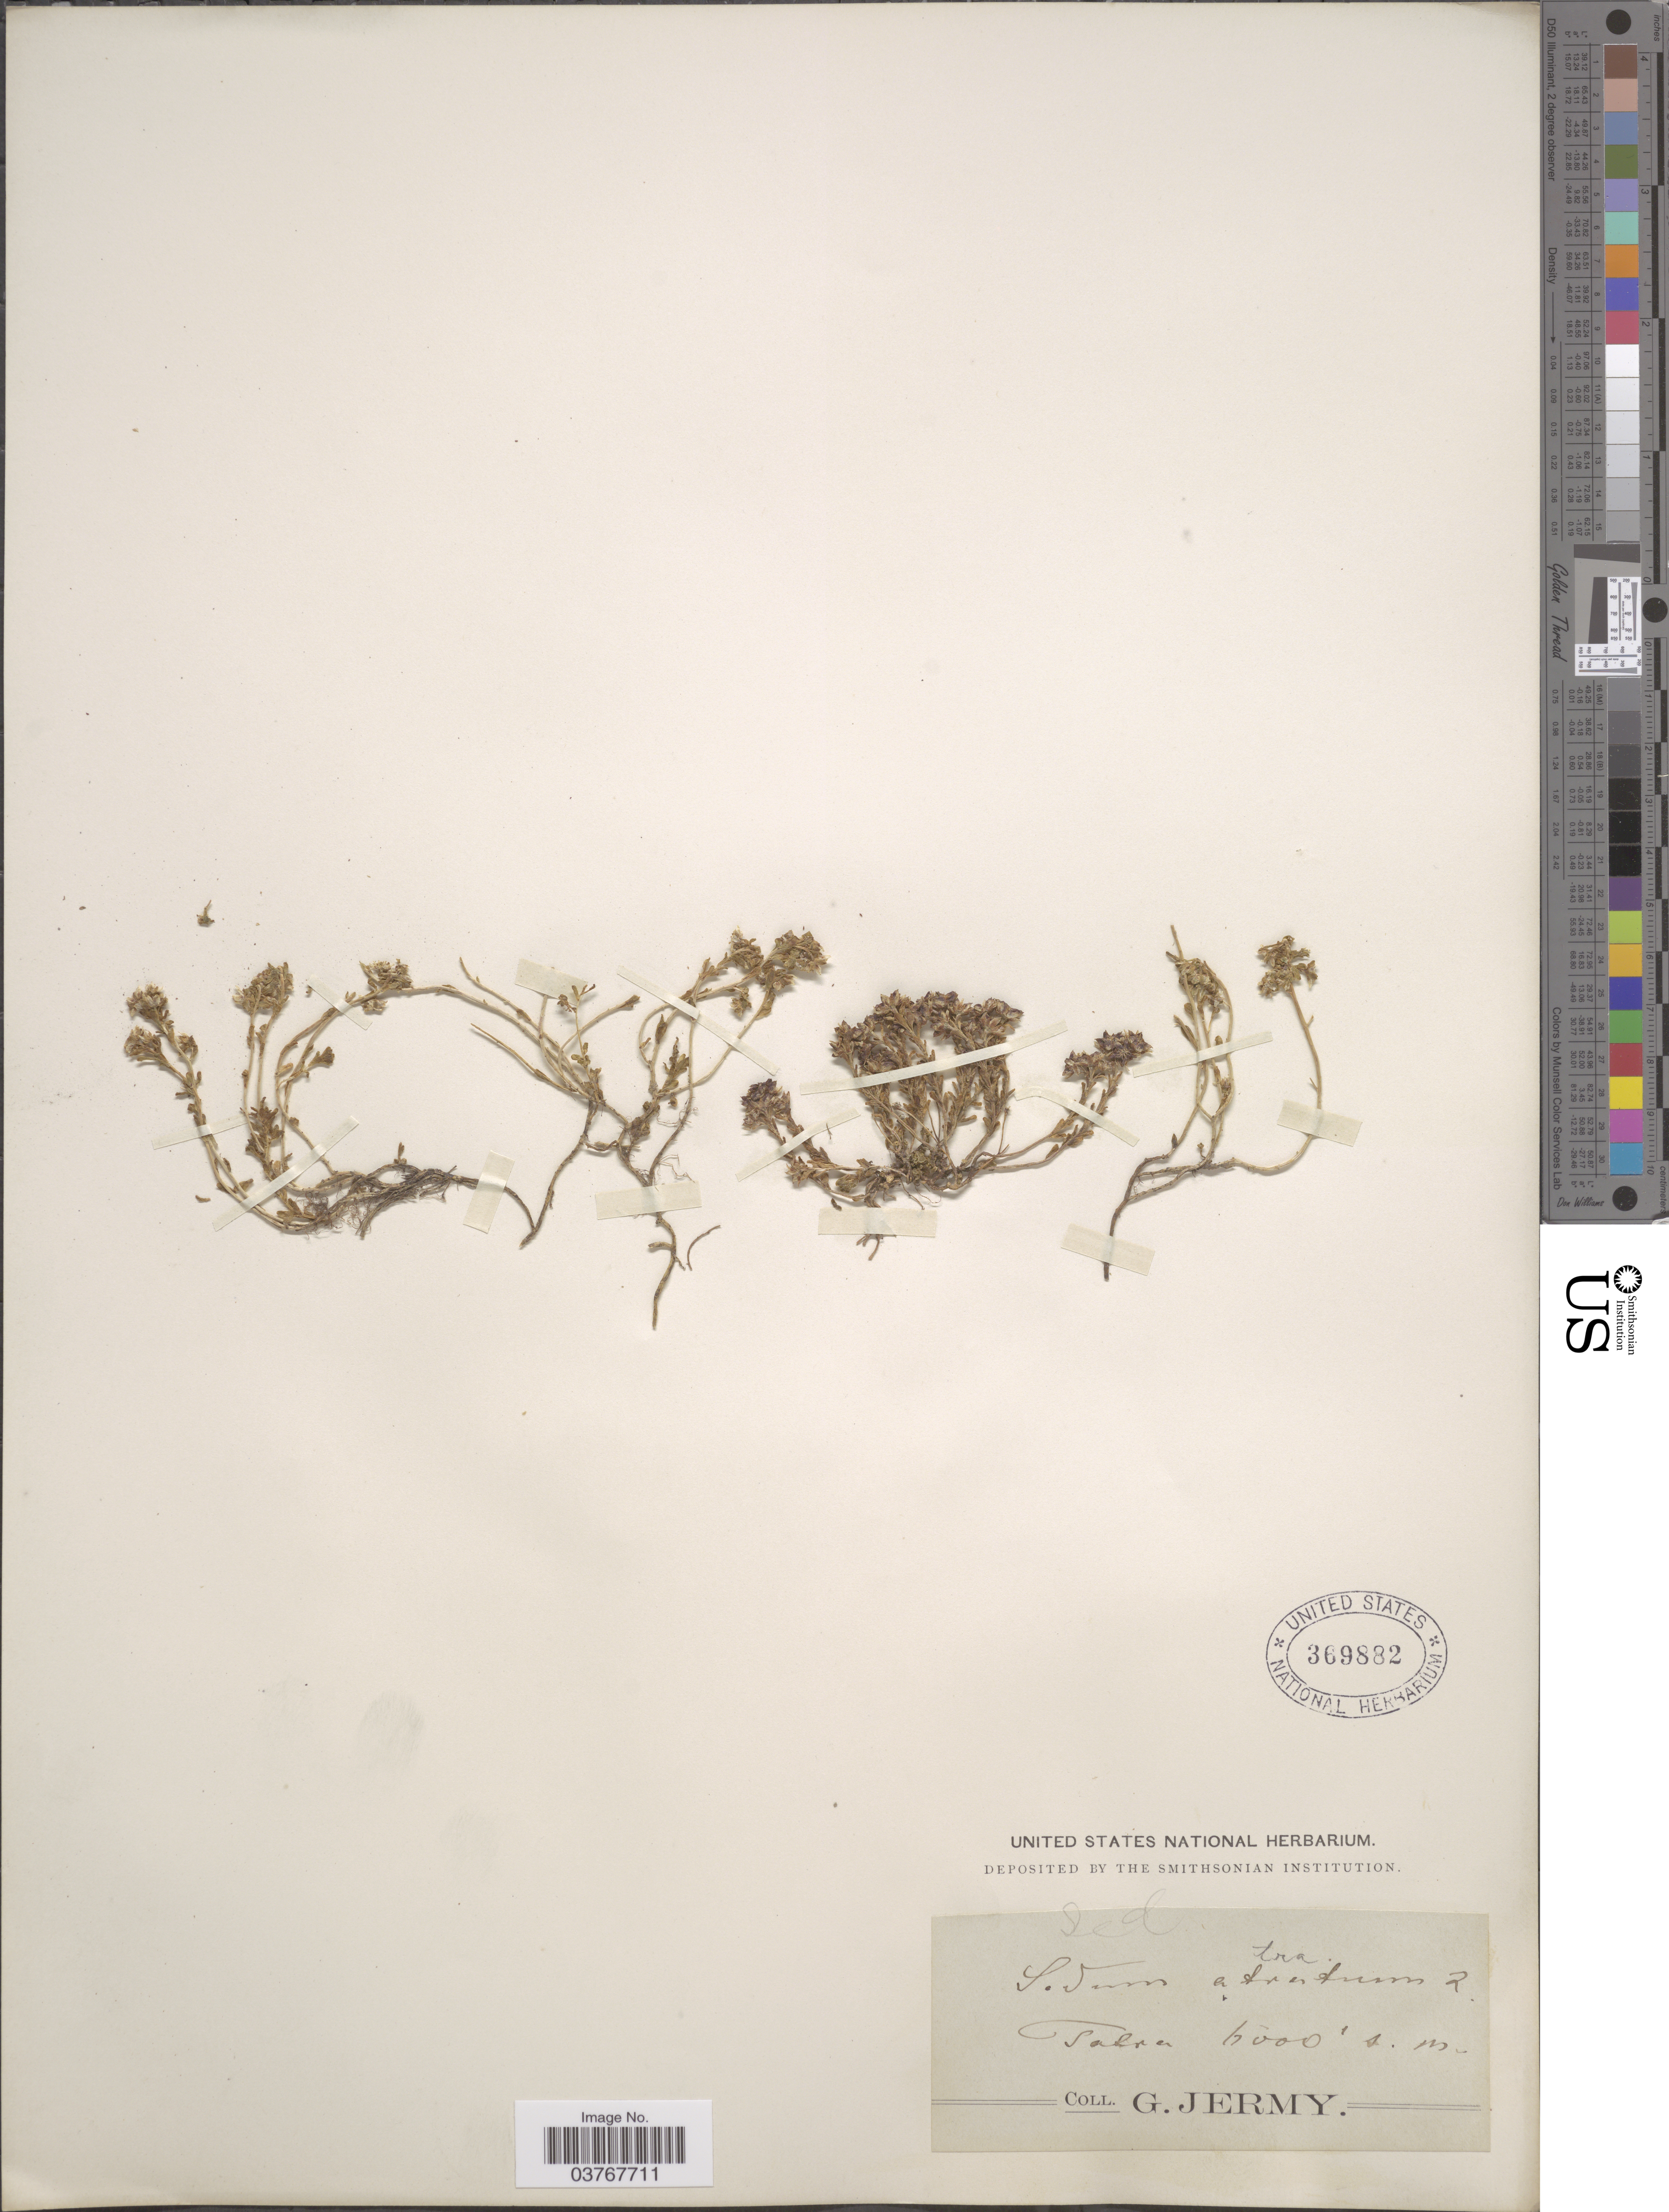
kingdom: Plantae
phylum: Tracheophyta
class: Magnoliopsida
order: Saxifragales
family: Crassulaceae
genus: Sedum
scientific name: Sedum atratum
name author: L.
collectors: G. Jermy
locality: Tatra.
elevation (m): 1829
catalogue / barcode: US 369882